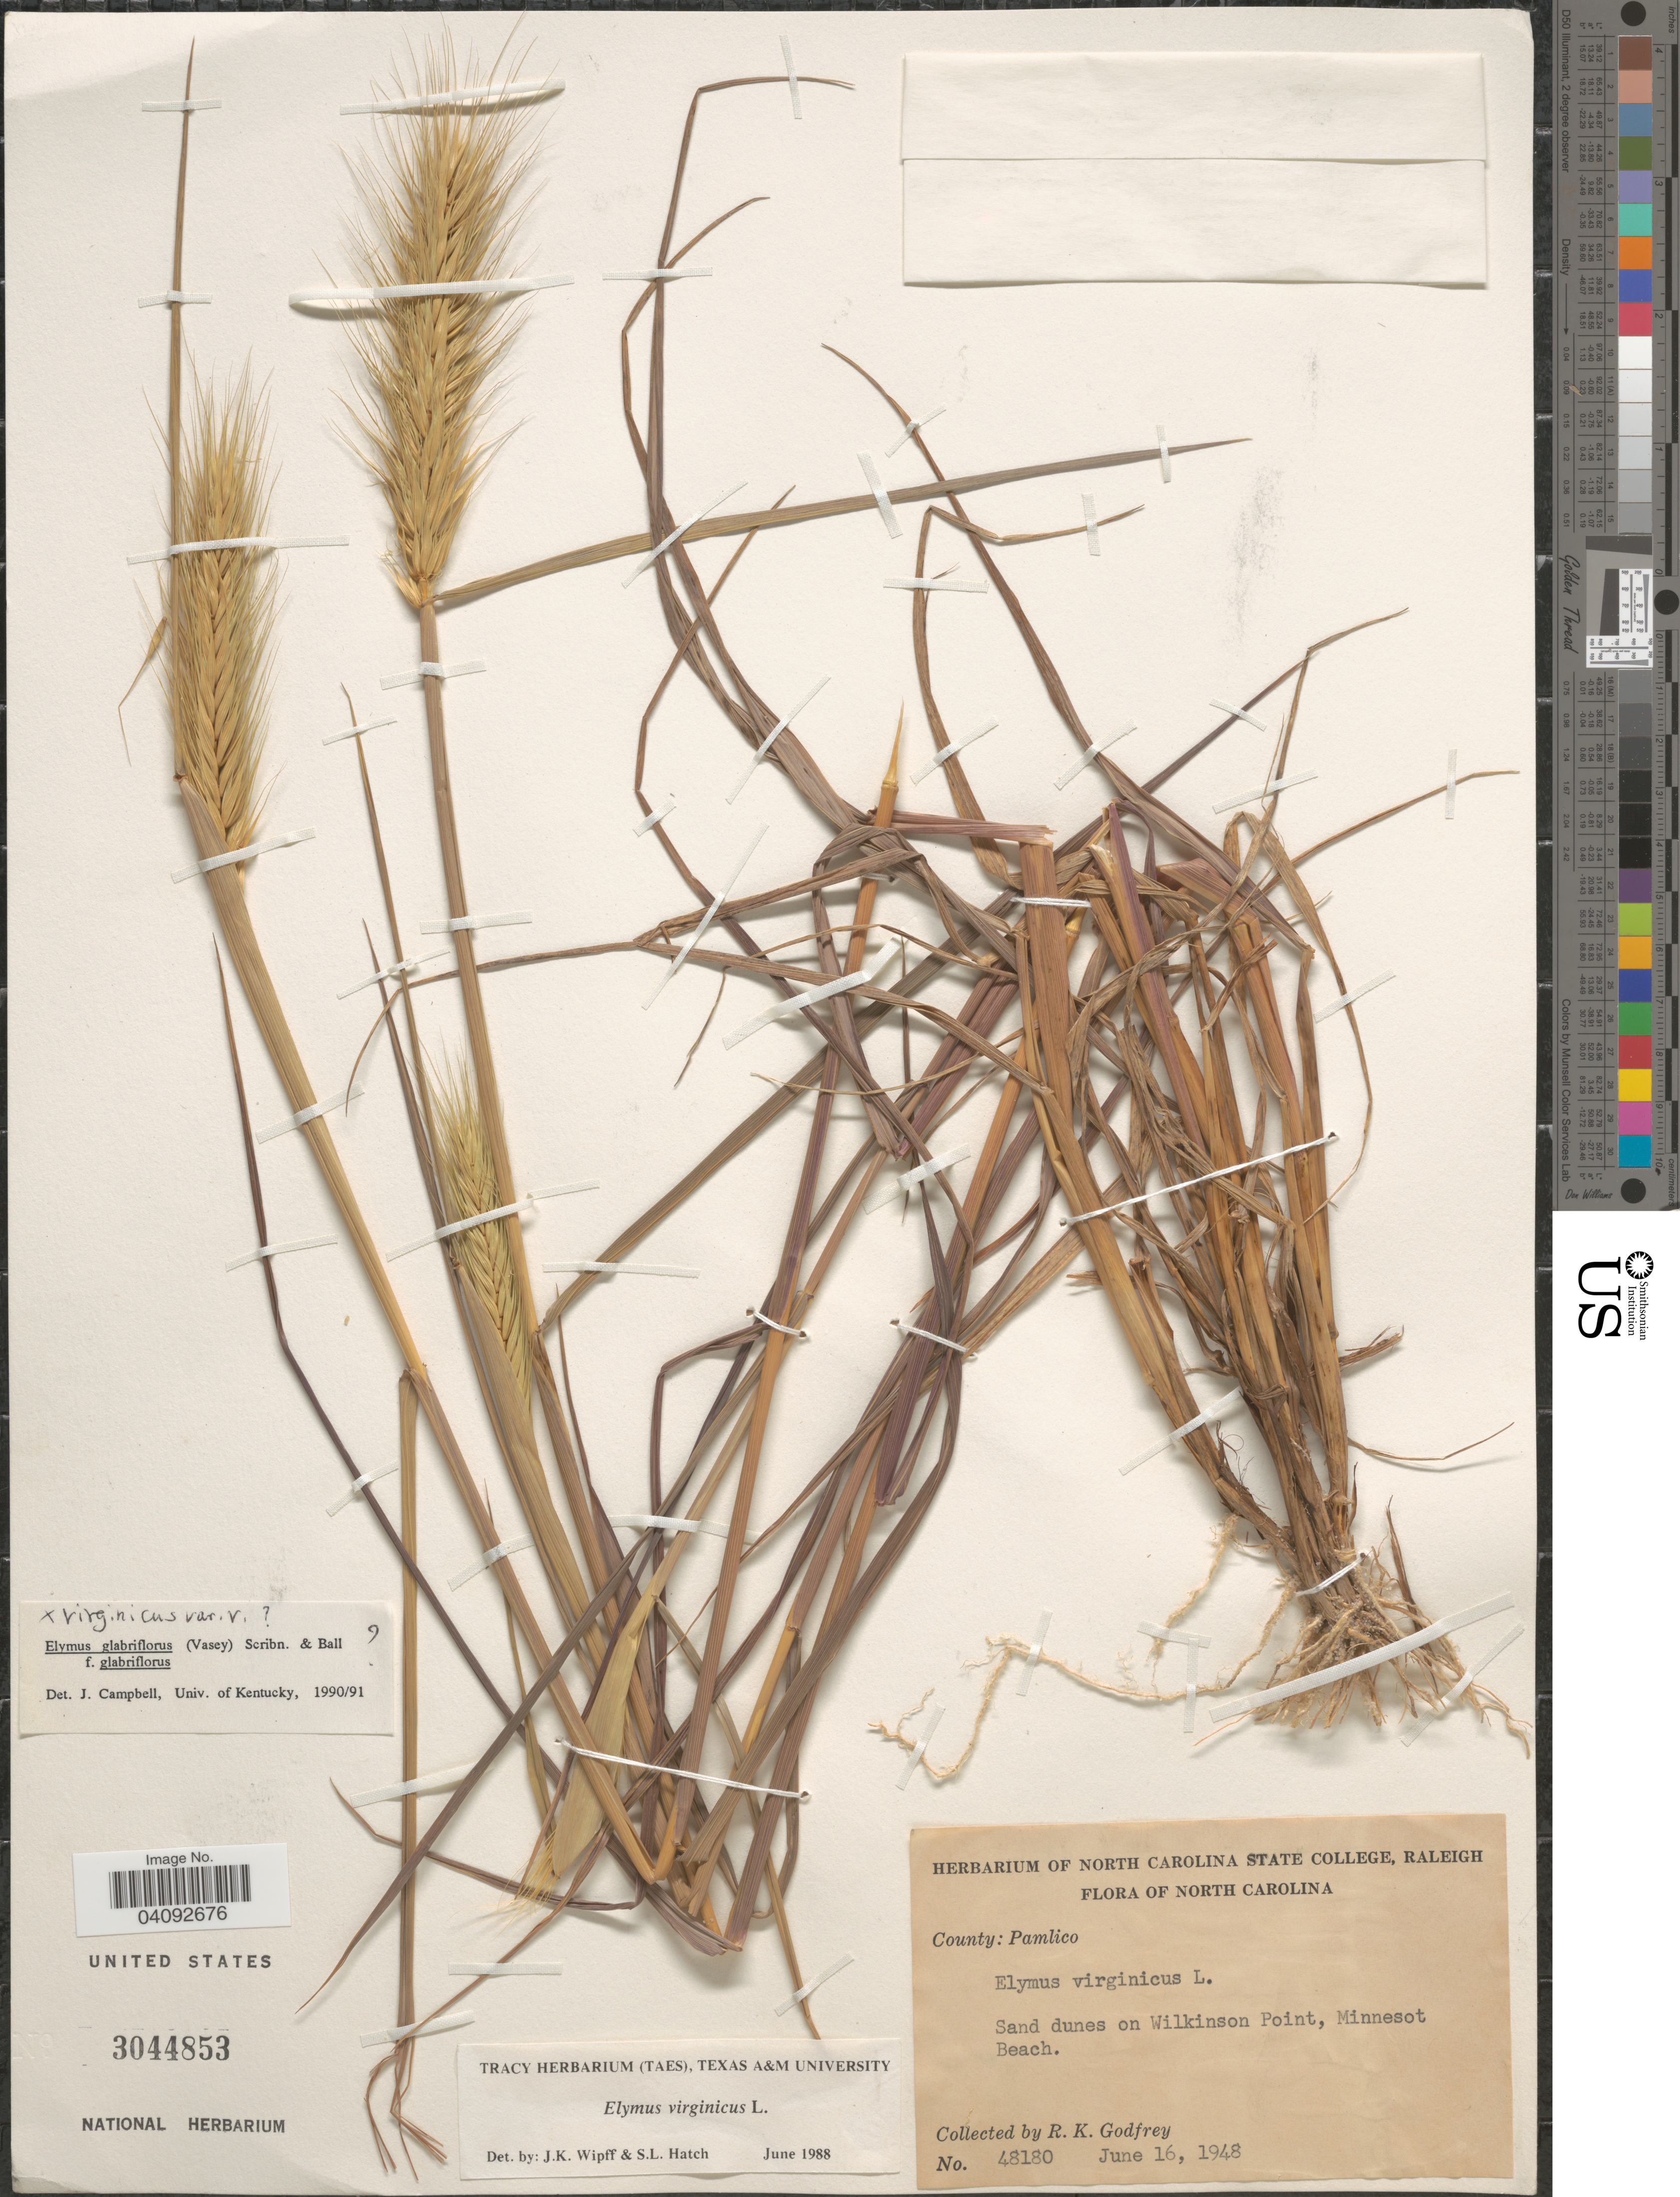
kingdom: Plantae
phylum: Tracheophyta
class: Liliopsida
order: Poales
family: Poaceae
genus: Elymus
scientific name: Elymus glabriflorus var. glabriflorus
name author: (Vasey ex L.H. Dewey) Scribn. & C.R. Ball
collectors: R. K. Godfrey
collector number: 48180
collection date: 1948-06-16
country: United States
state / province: North Carolina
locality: County: Pamlico. Sand dunes on Wilkinson Point, Minnesot Beach.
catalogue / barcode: US 3044853